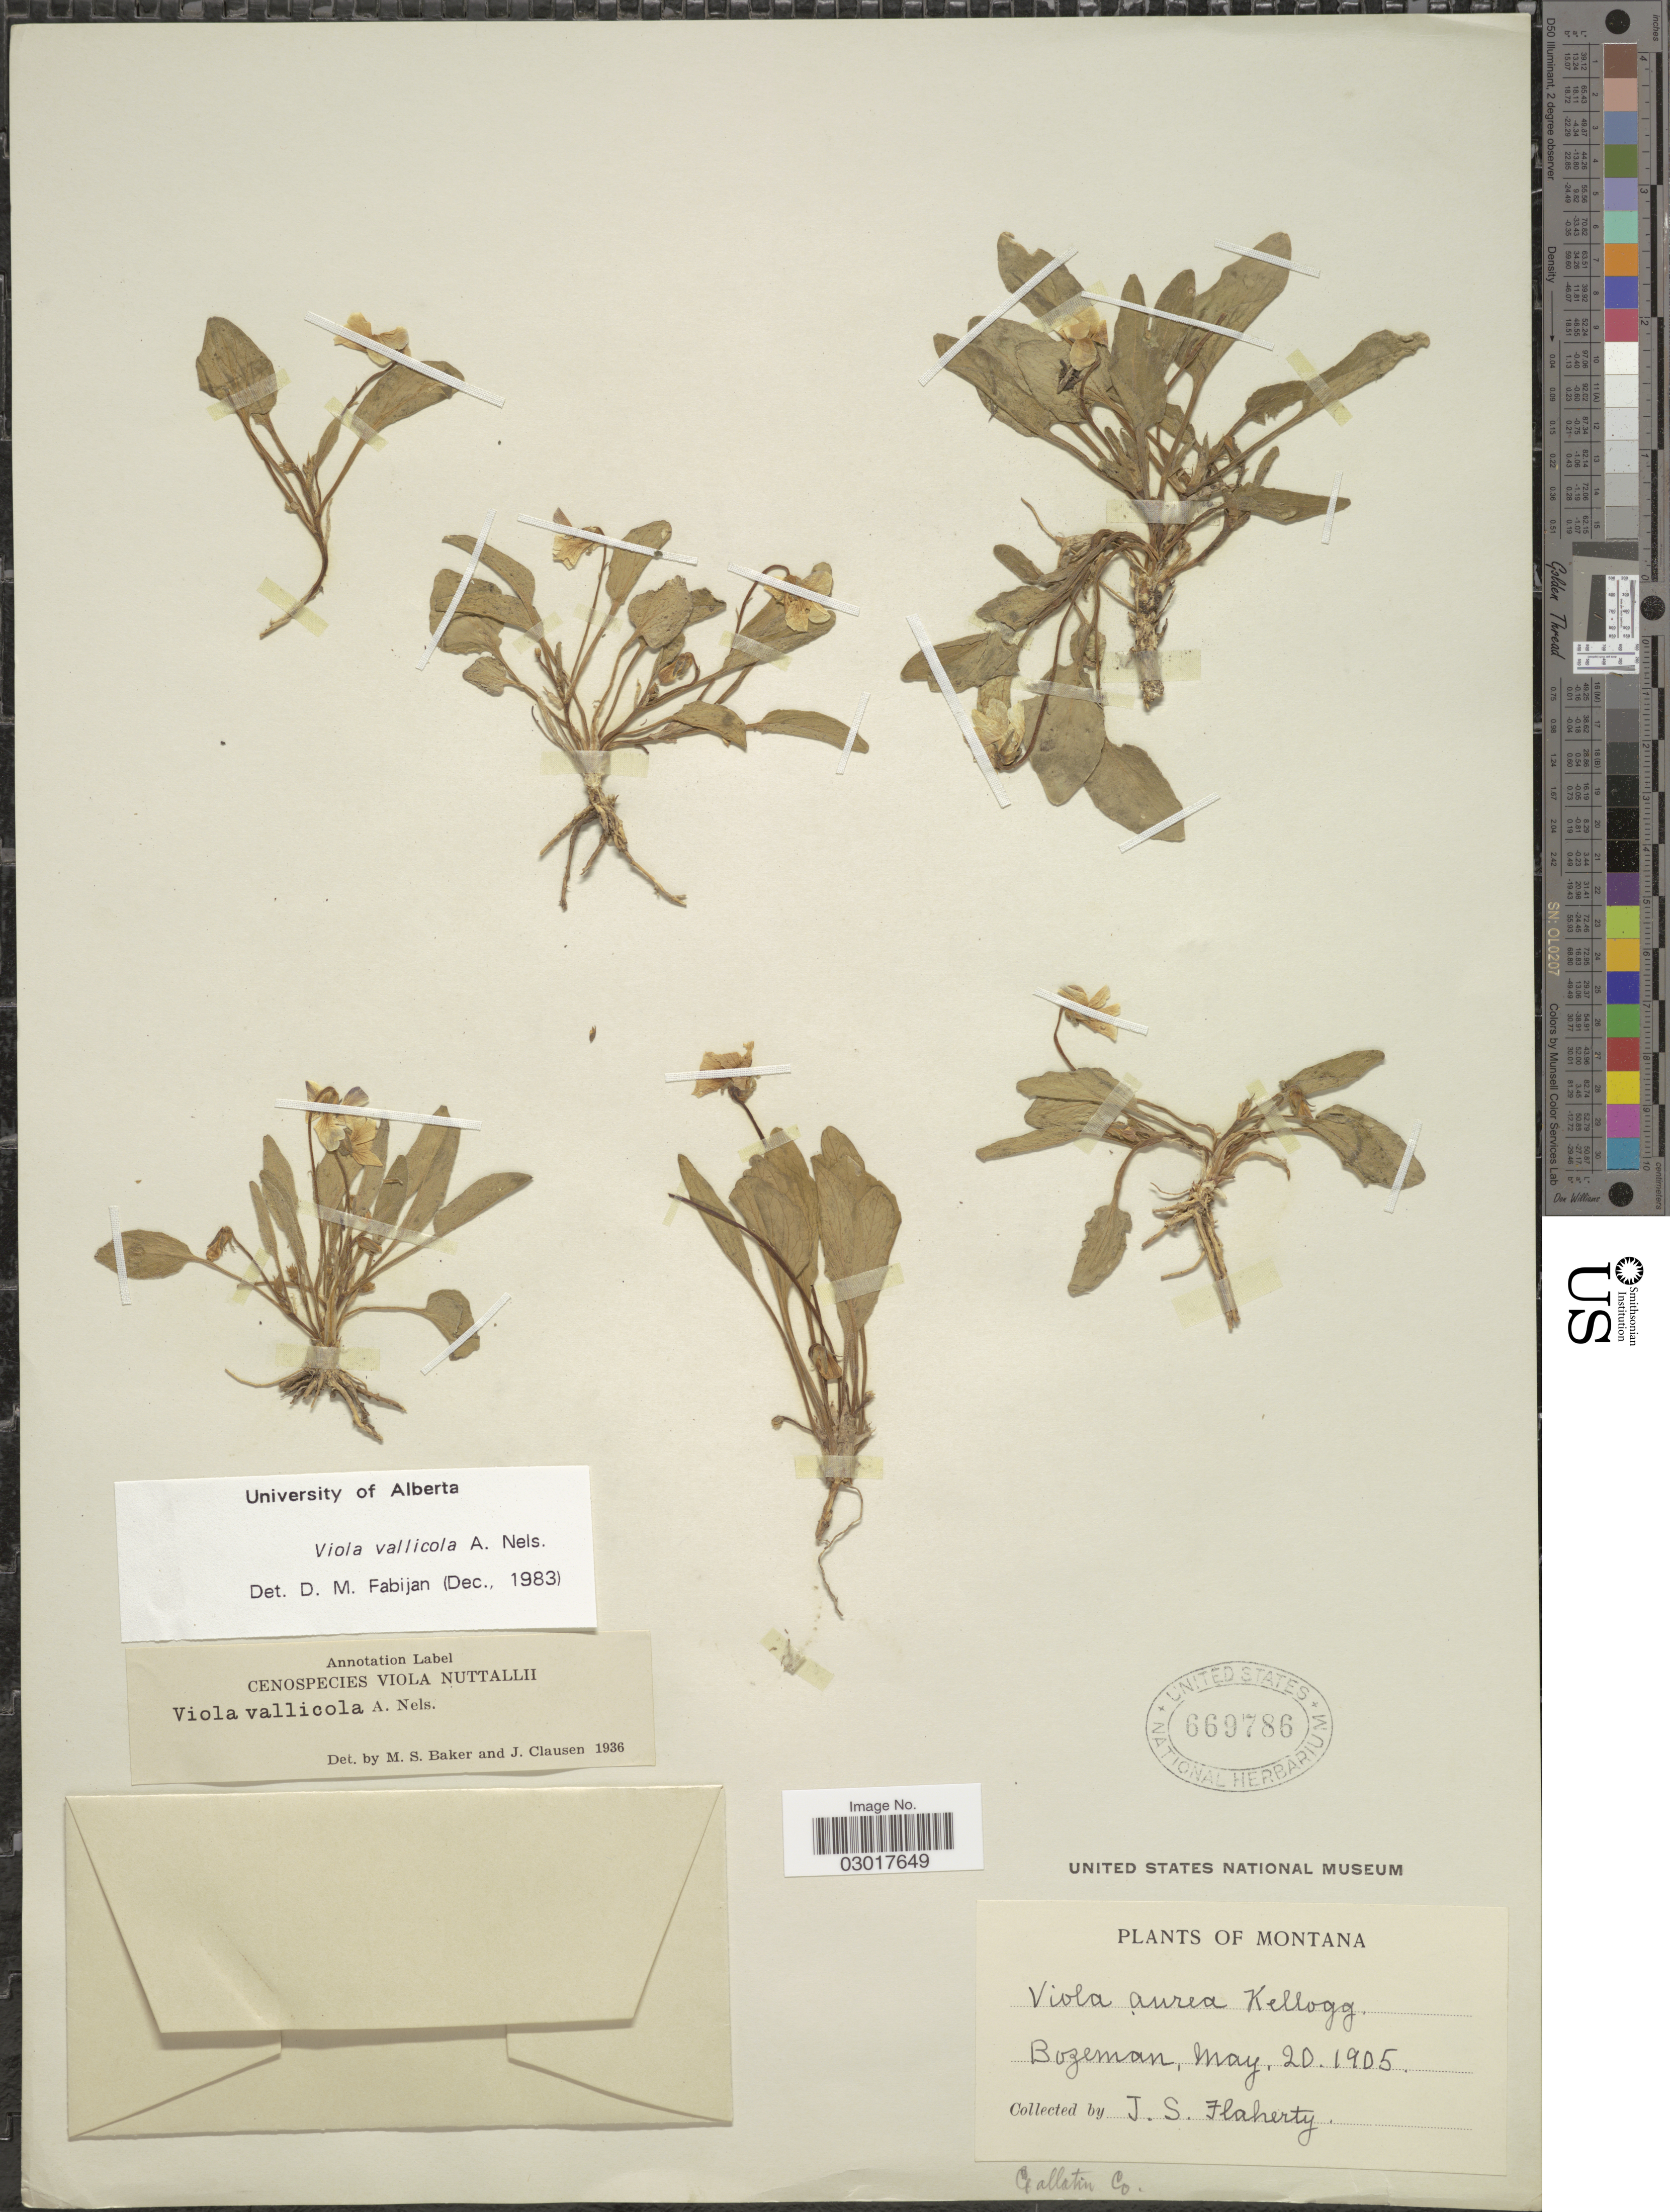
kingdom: Plantae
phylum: Tracheophyta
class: Magnoliopsida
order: Malpighiales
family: Violaceae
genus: Viola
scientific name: Viola vallicola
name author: A. Nelson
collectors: J. Flaherty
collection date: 1905-05-20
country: United States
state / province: Montana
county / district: Gallatin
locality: Bozeman.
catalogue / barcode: US 669786